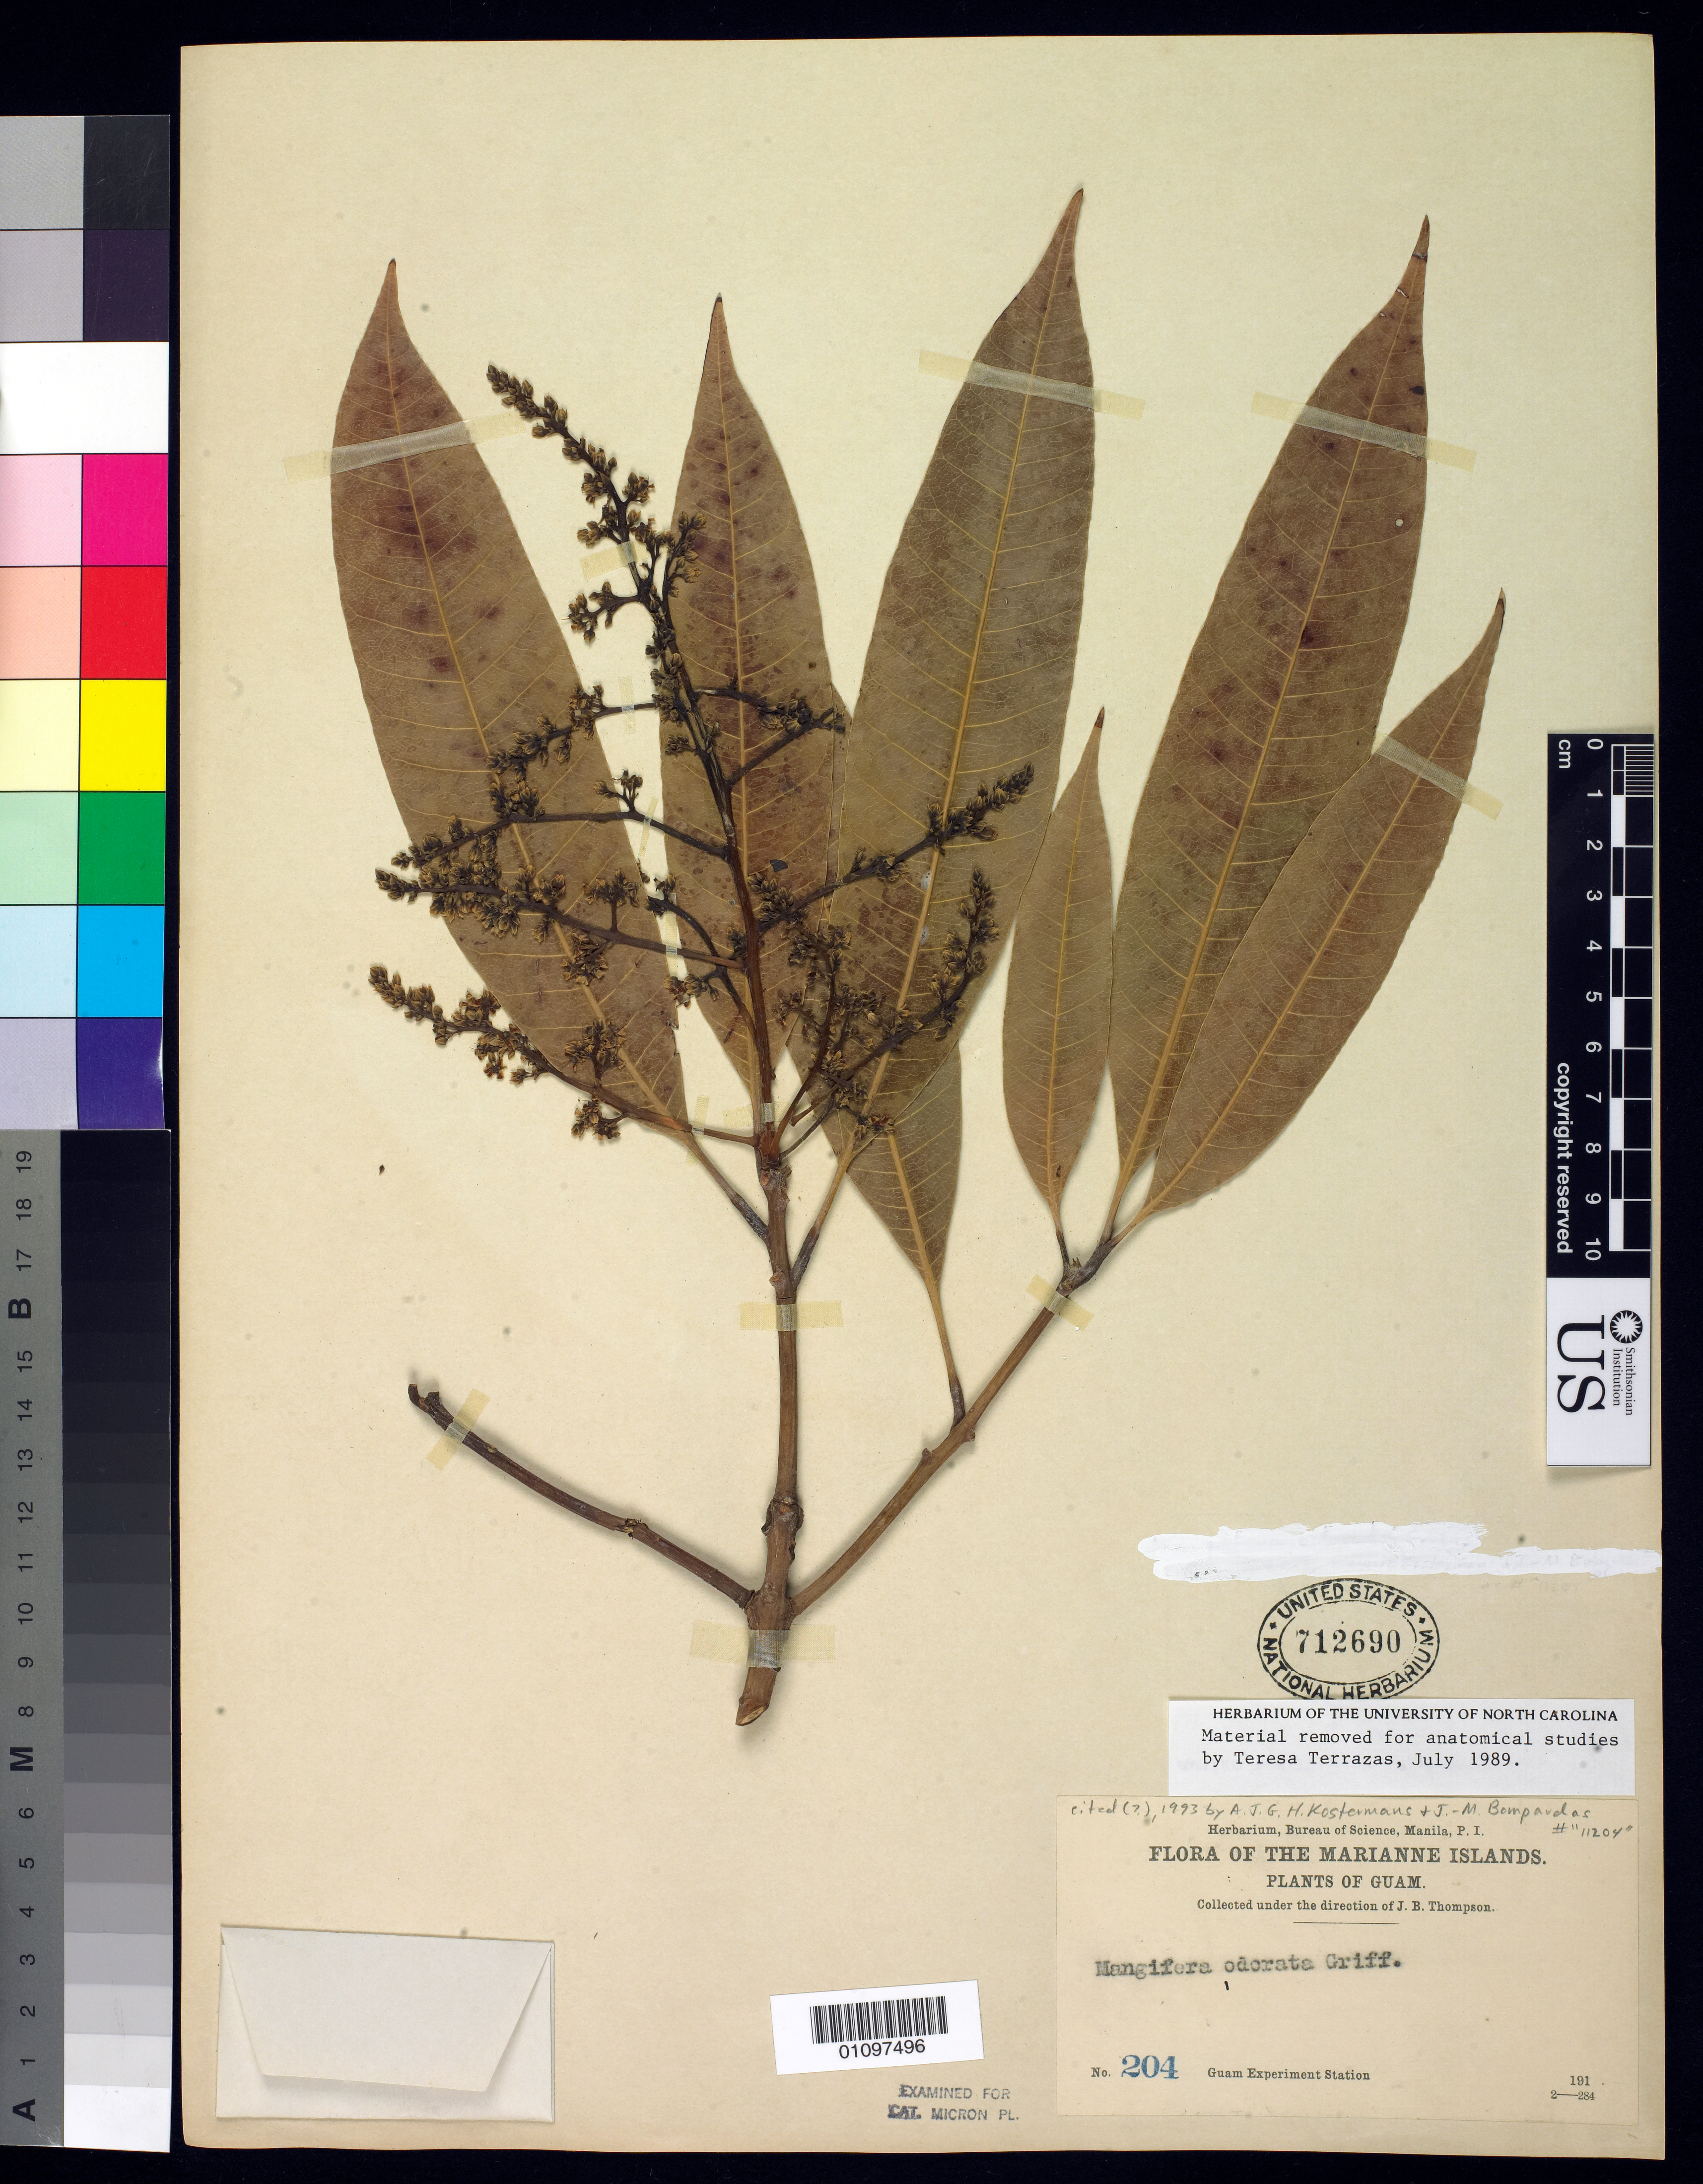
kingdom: Plantae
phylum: Tracheophyta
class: Magnoliopsida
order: Sapindales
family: Anacardiaceae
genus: Mangifera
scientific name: Mangifera odorata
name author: Griff.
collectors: J. B. Thompson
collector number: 204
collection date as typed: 191-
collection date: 1910/1919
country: Guam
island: Guam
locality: Guam experiment Station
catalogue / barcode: US 712690